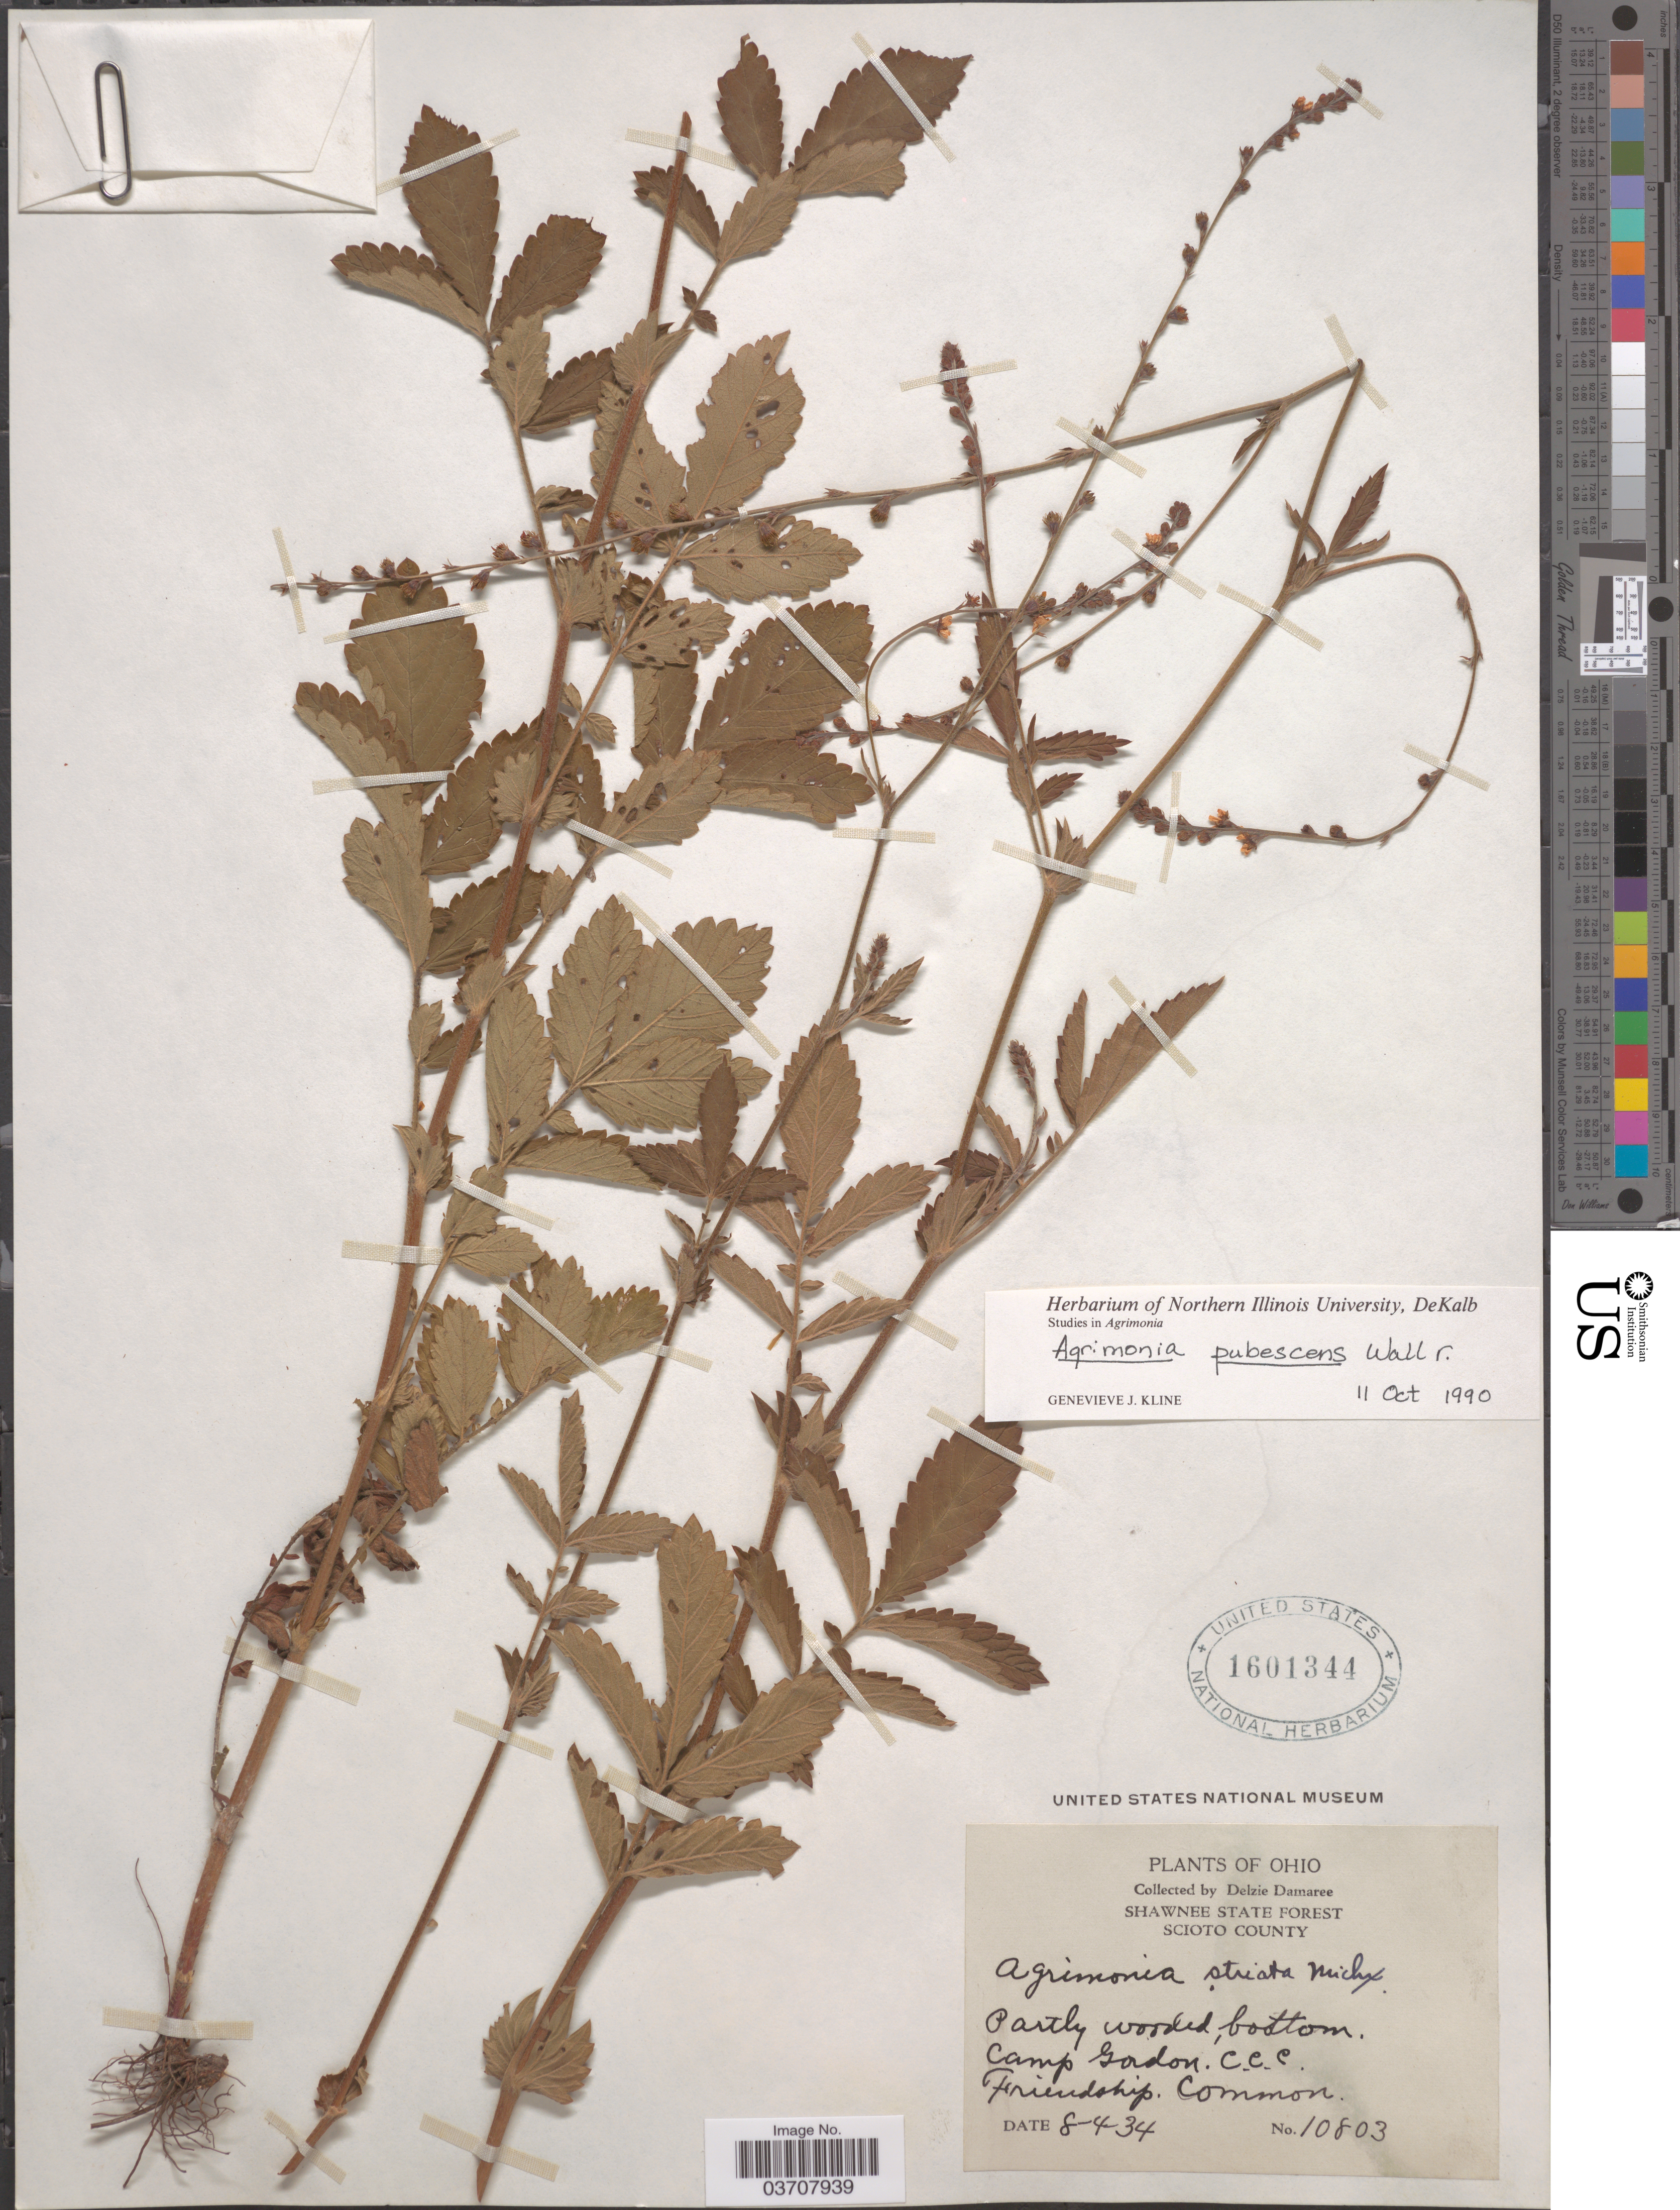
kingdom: Plantae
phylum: Tracheophyta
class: Magnoliopsida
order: Rosales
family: Rosaceae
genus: Agrimonia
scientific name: Agrimonia pubescens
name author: Wallr.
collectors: D. Damaree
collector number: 10803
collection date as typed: Transcribed d/m/y: 4/8/34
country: United States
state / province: Ohio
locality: Shawnee State Forest. Scioto County. Camp Gordon. C.C.C. Friendship.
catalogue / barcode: US 1601344